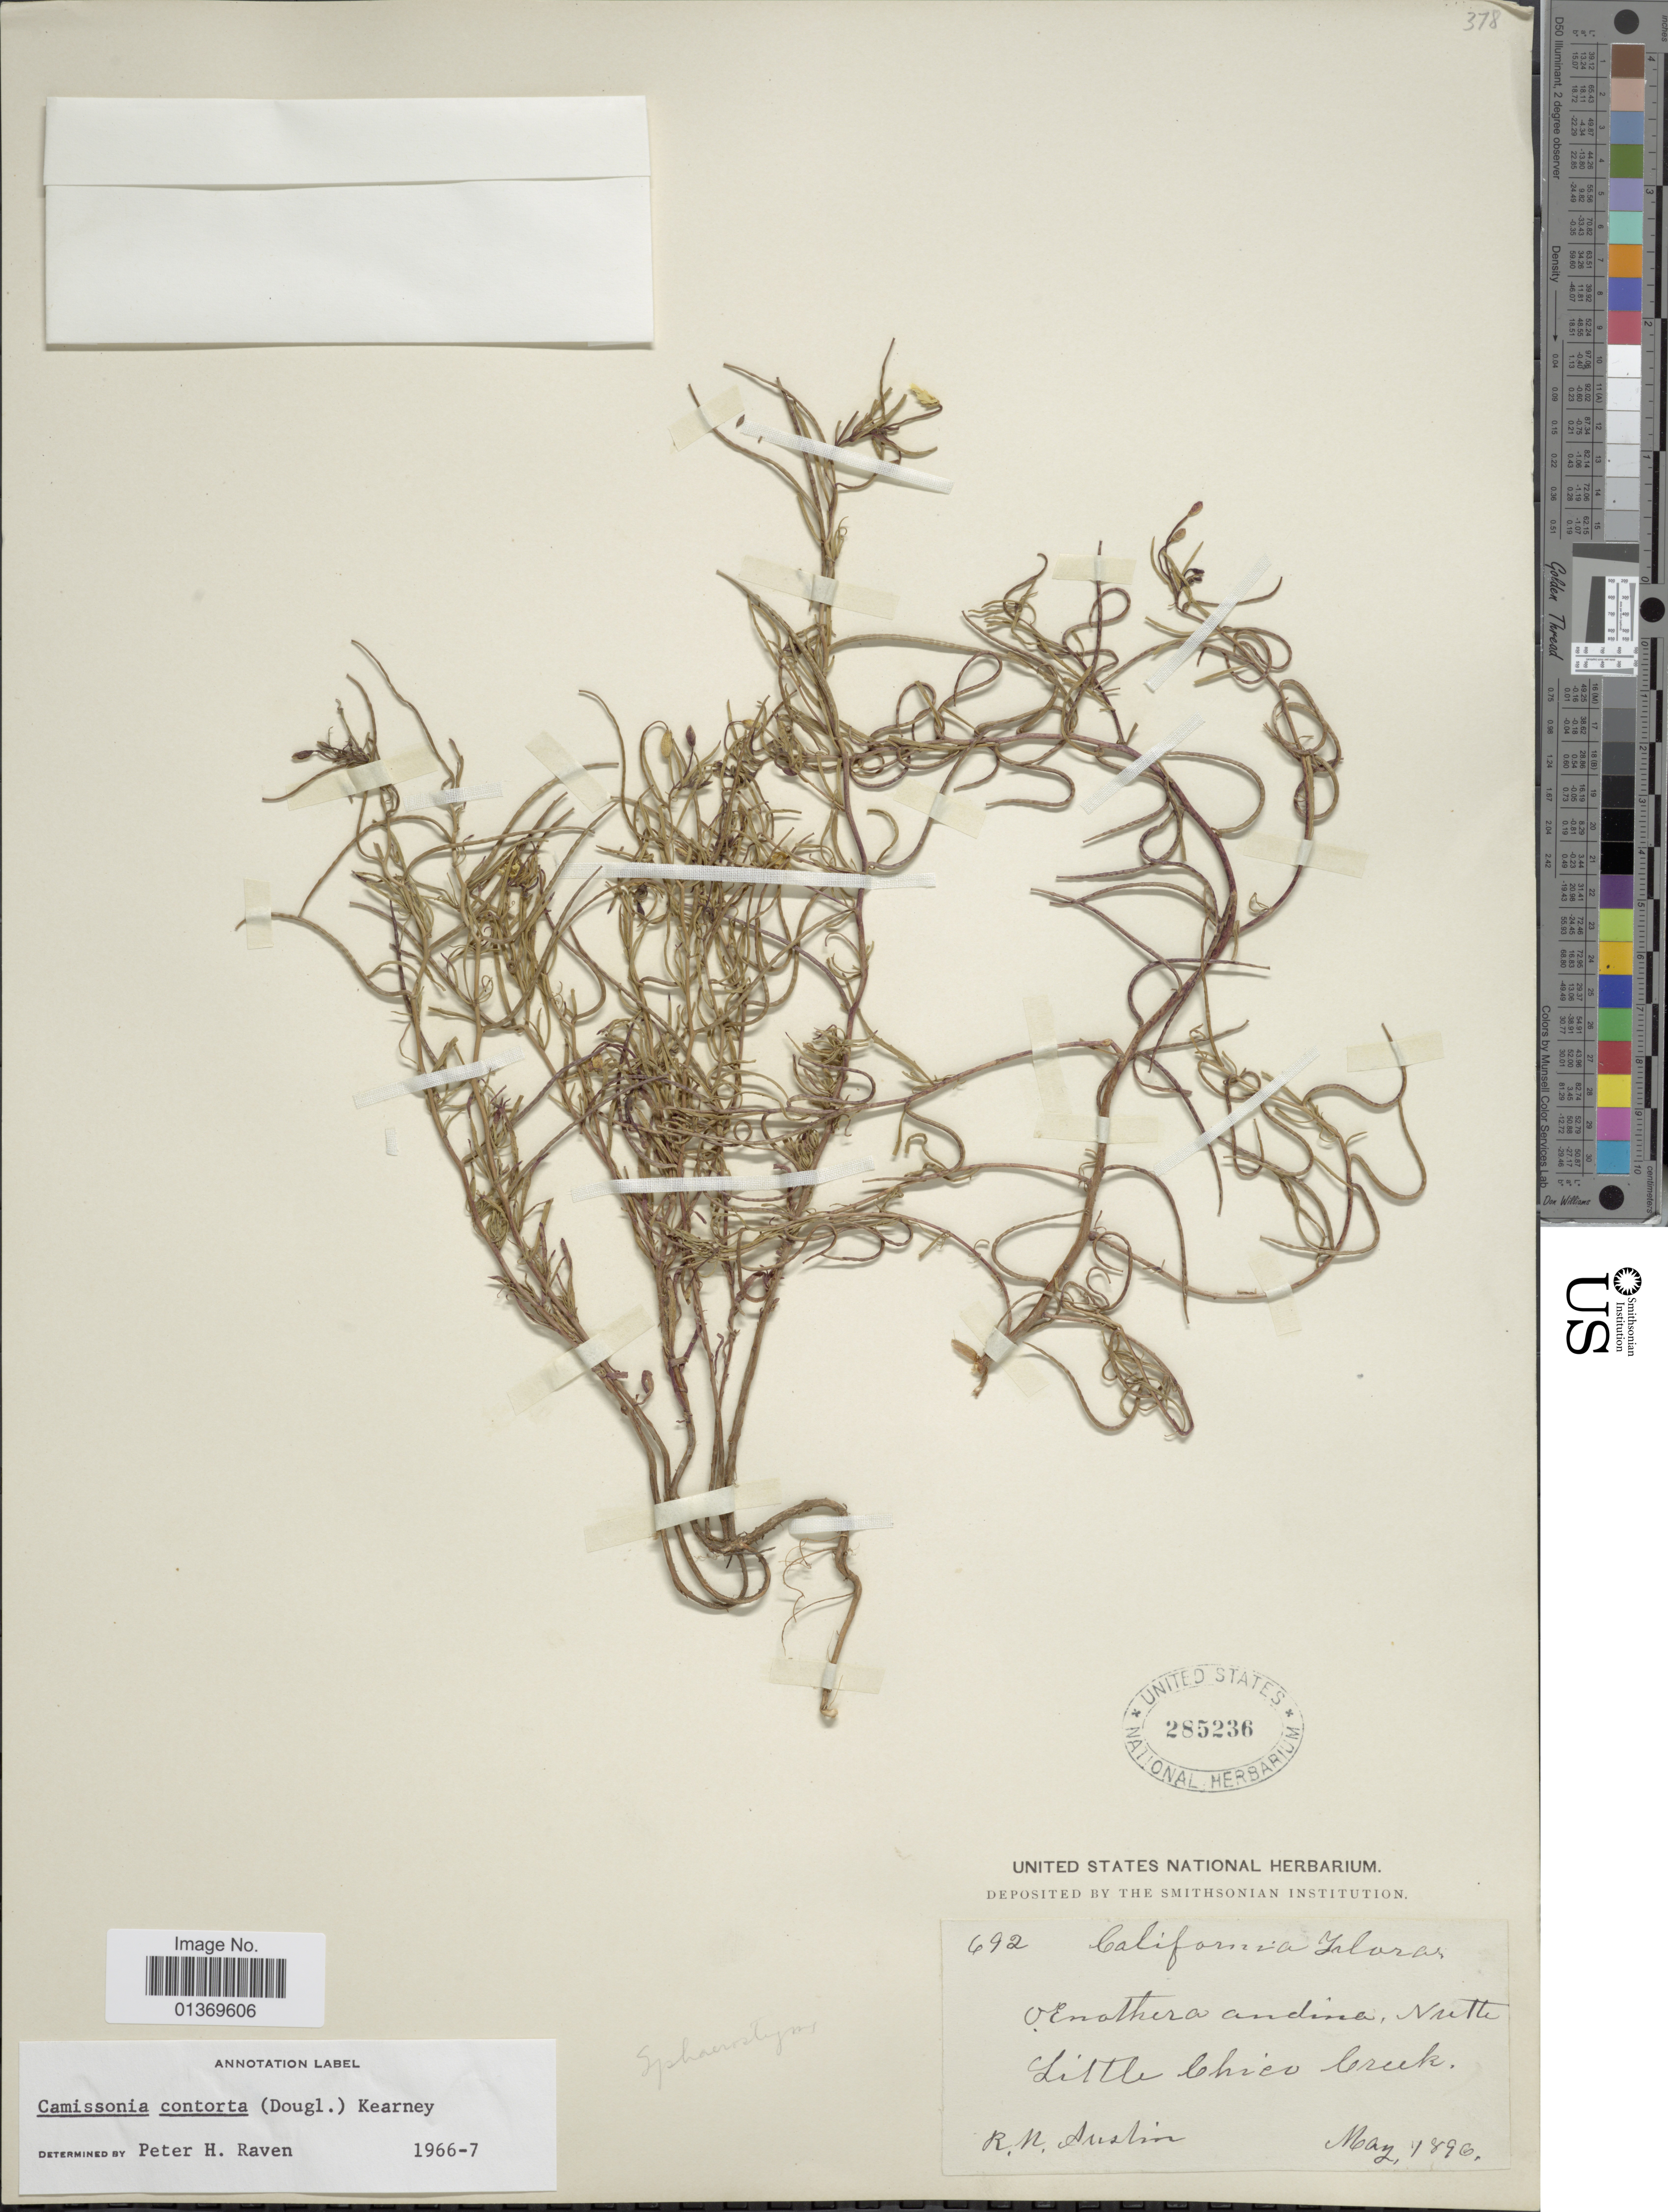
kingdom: Plantae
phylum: Tracheophyta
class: Magnoliopsida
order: Myrtales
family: Onagraceae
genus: Camissonia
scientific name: Camissonia contorta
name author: (Douglas) Kearney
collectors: R. Austin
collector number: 692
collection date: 1896-05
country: United States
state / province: California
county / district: Butte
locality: Little Chico Creek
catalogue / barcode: US 285236